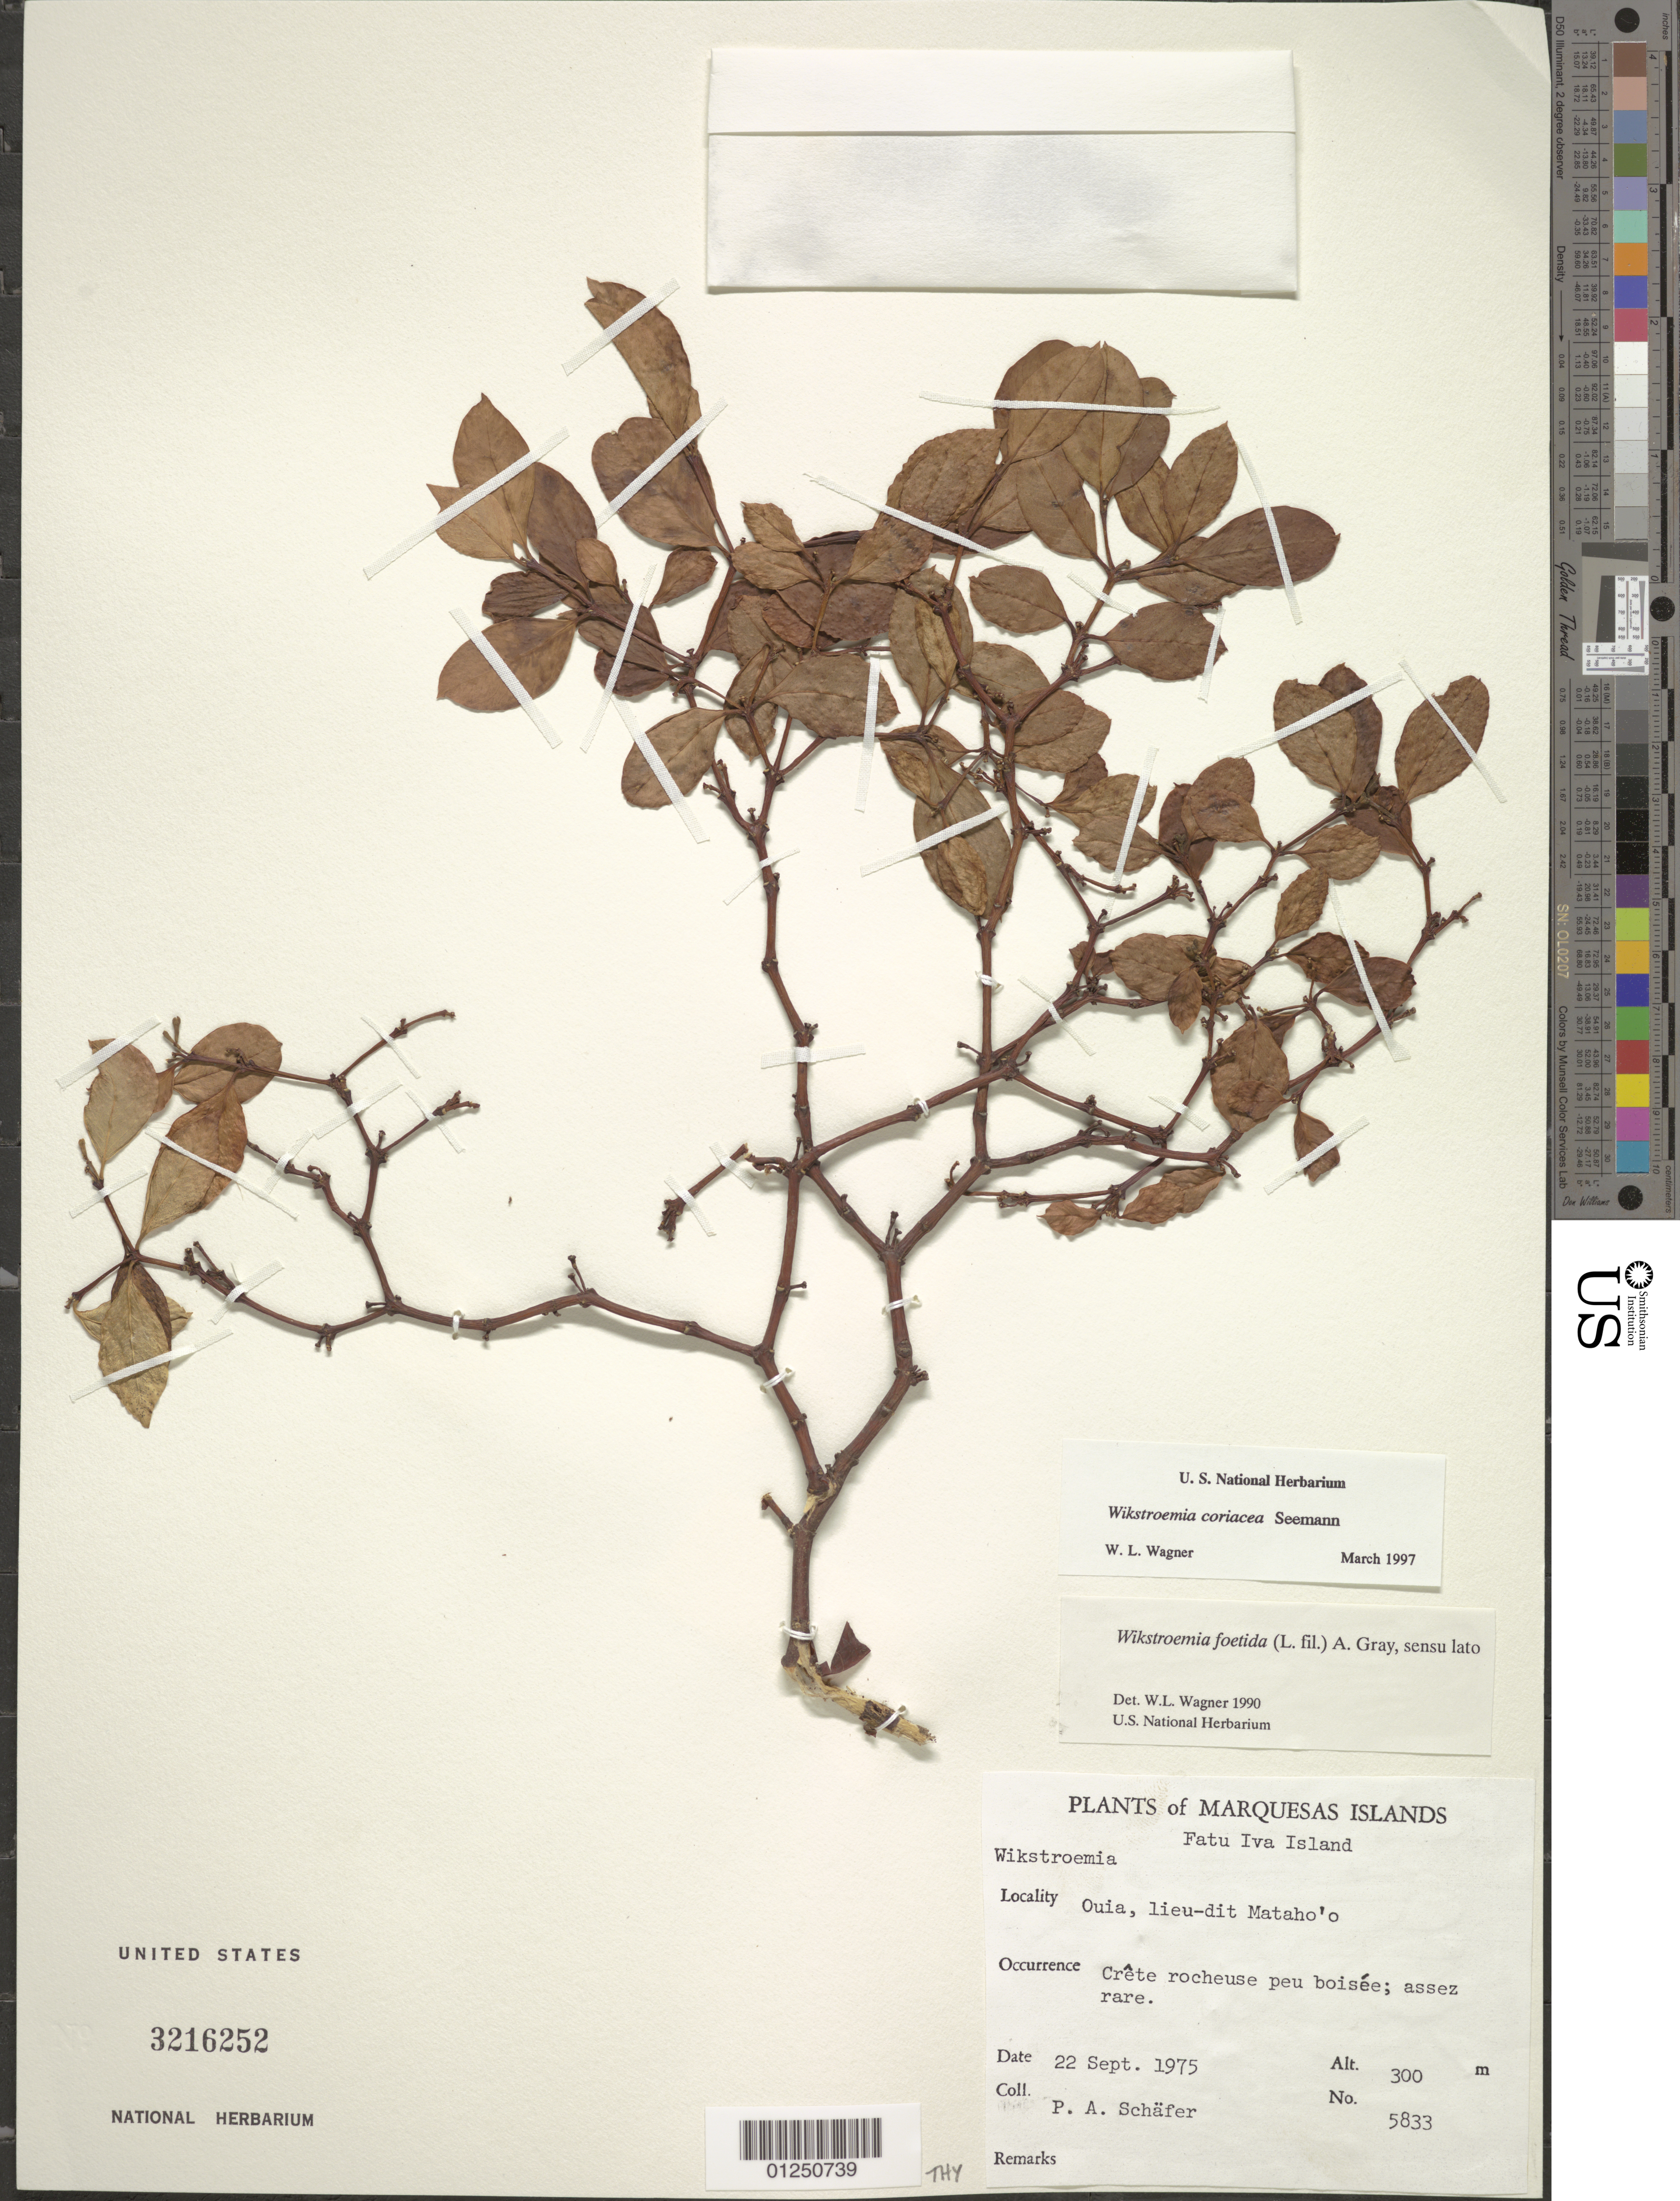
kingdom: Plantae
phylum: Tracheophyta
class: Magnoliopsida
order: Malvales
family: Thymelaeaceae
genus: Wikstroemia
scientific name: Wikstroemia coriacea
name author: Seem.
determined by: Wagner, W. L., (BOT), Smithsonian Institution - National Museum of Natural History (UNITED STATES)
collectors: P. A. Schäfer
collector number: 5833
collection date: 1975-09-22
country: French Polynesia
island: Fatu Hiva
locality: Ouia, lieu-dit Mataho'o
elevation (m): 300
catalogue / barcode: US 3216252